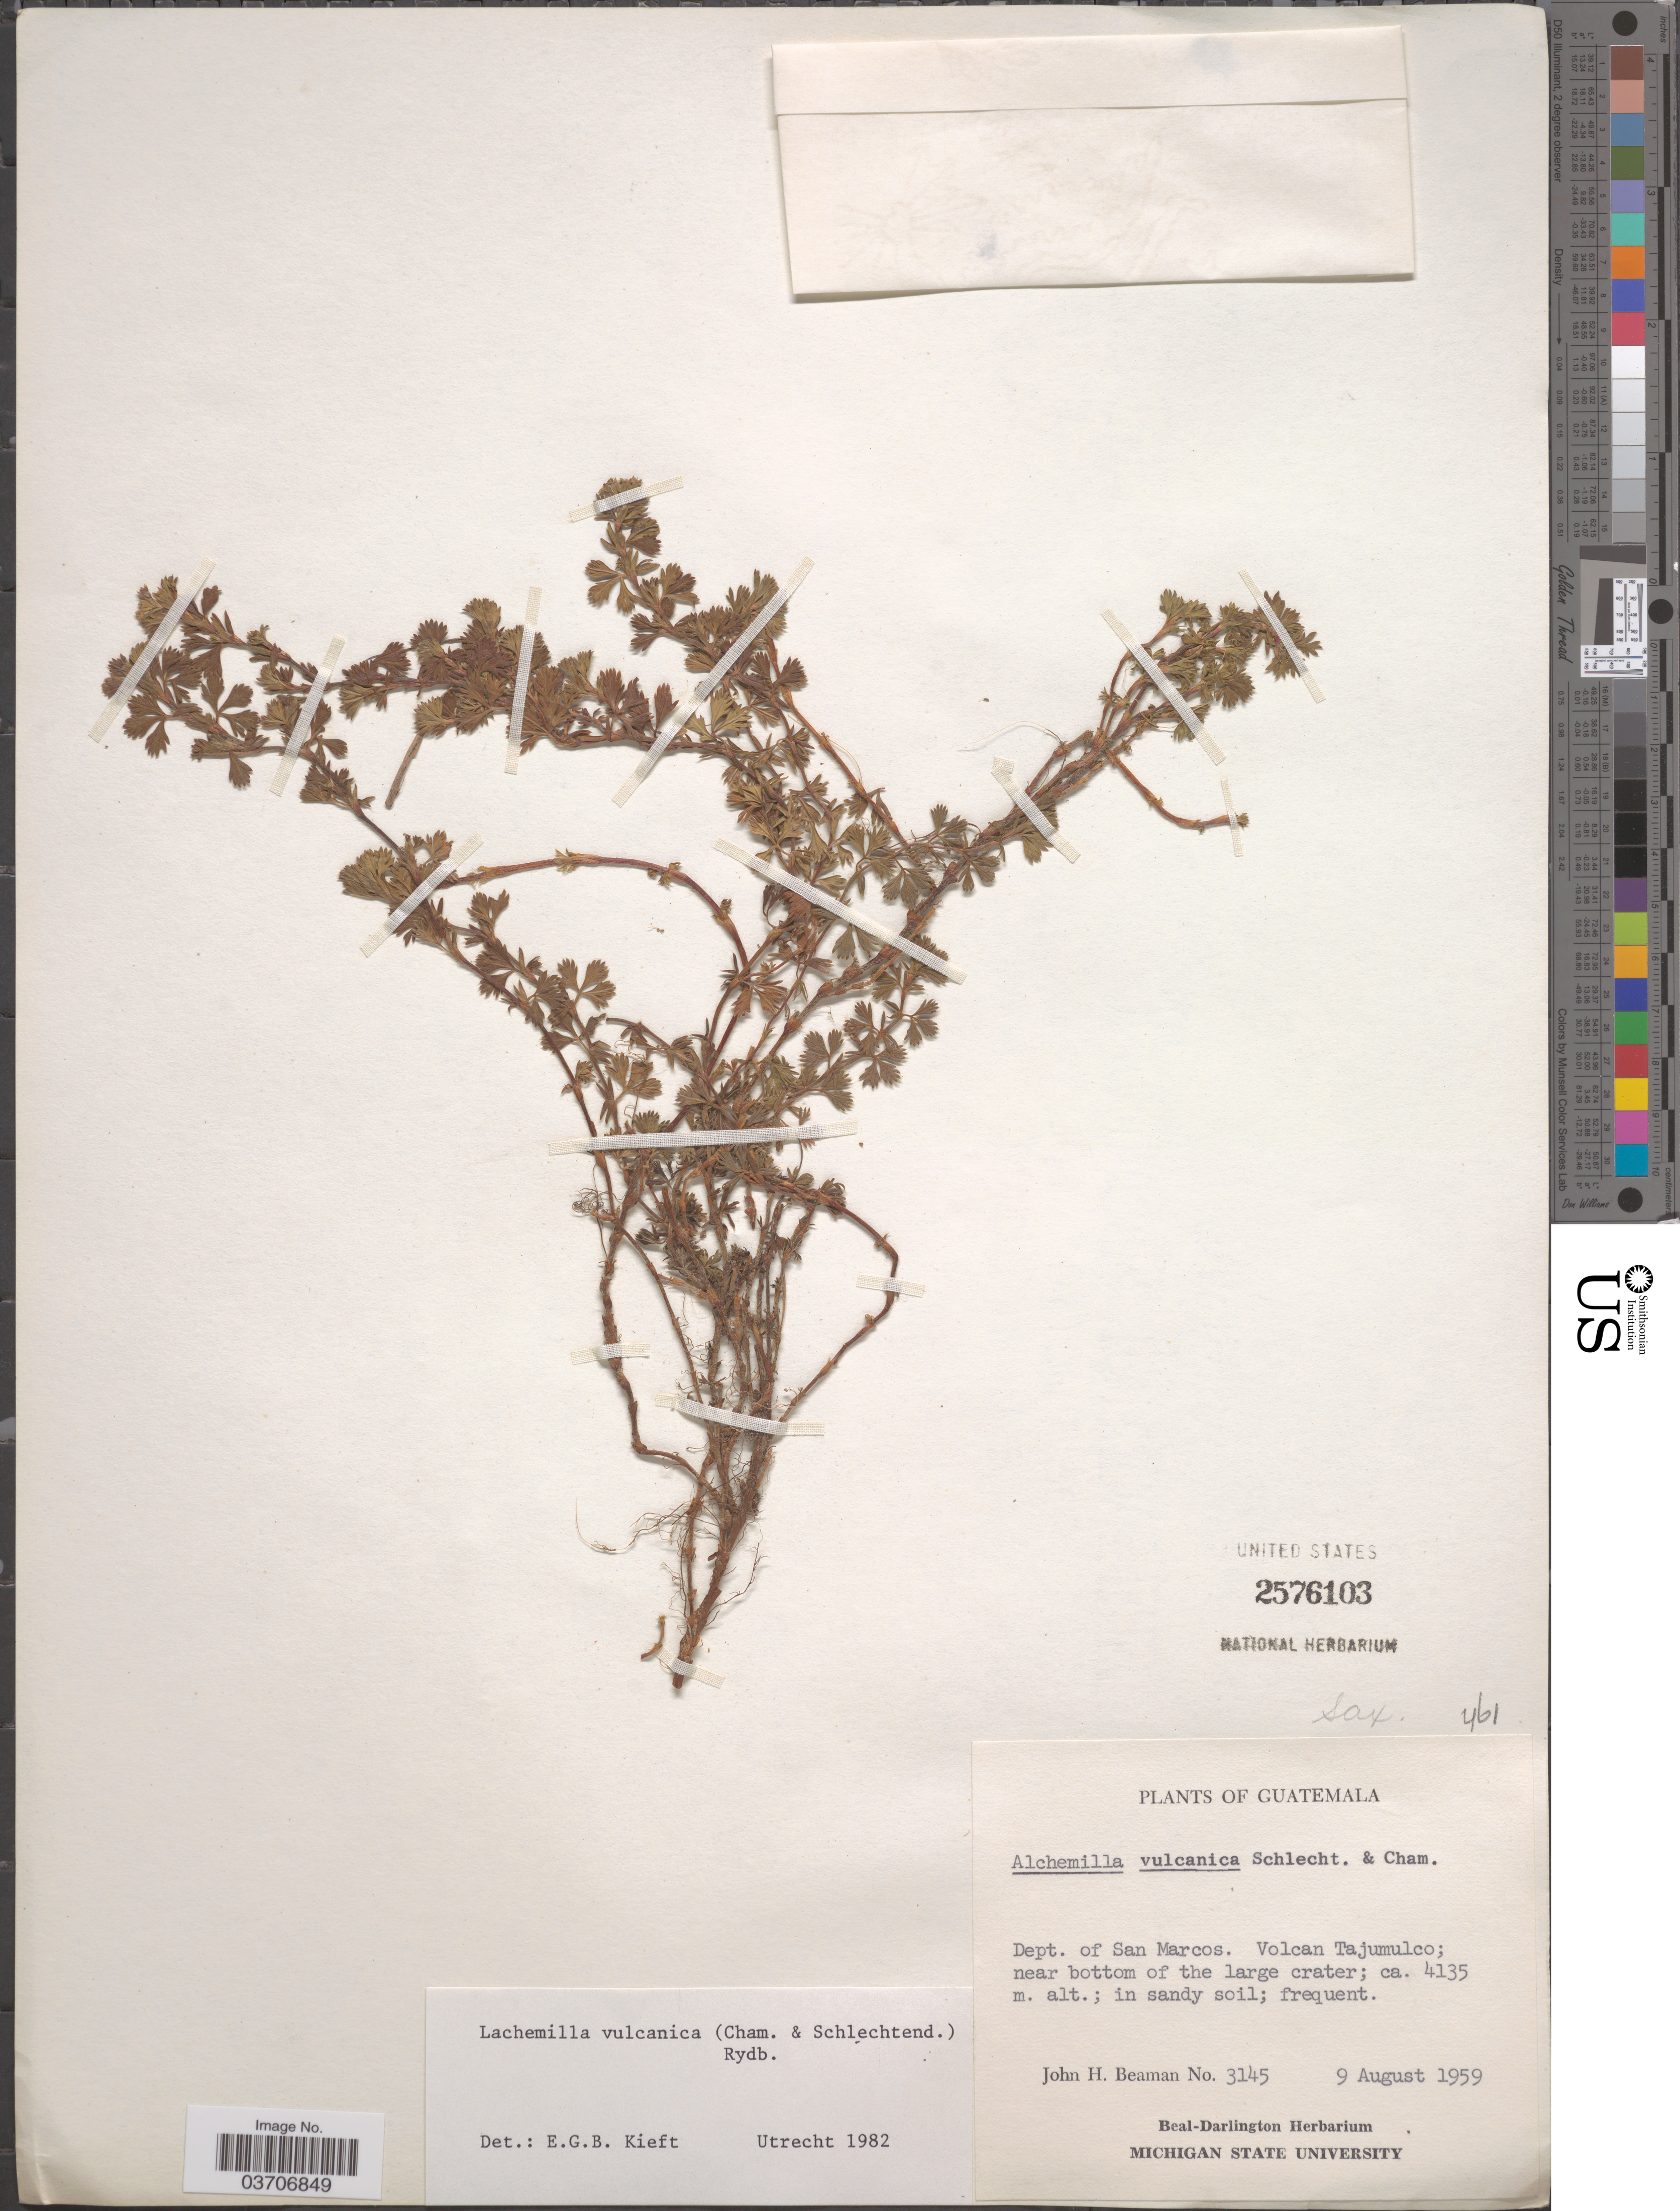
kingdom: Plantae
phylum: Tracheophyta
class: Magnoliopsida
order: Rosales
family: Rosaceae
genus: Lachemilla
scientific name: Lachemilla vulcanica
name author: (Cham. & Schltdl.) Rydb.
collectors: J. H. Beaman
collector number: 3145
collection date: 1959-08-09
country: Guatemala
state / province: San Marcos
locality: Dept. of San Marcos. Volcan Tajumulco.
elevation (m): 4135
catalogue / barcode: US 2576103